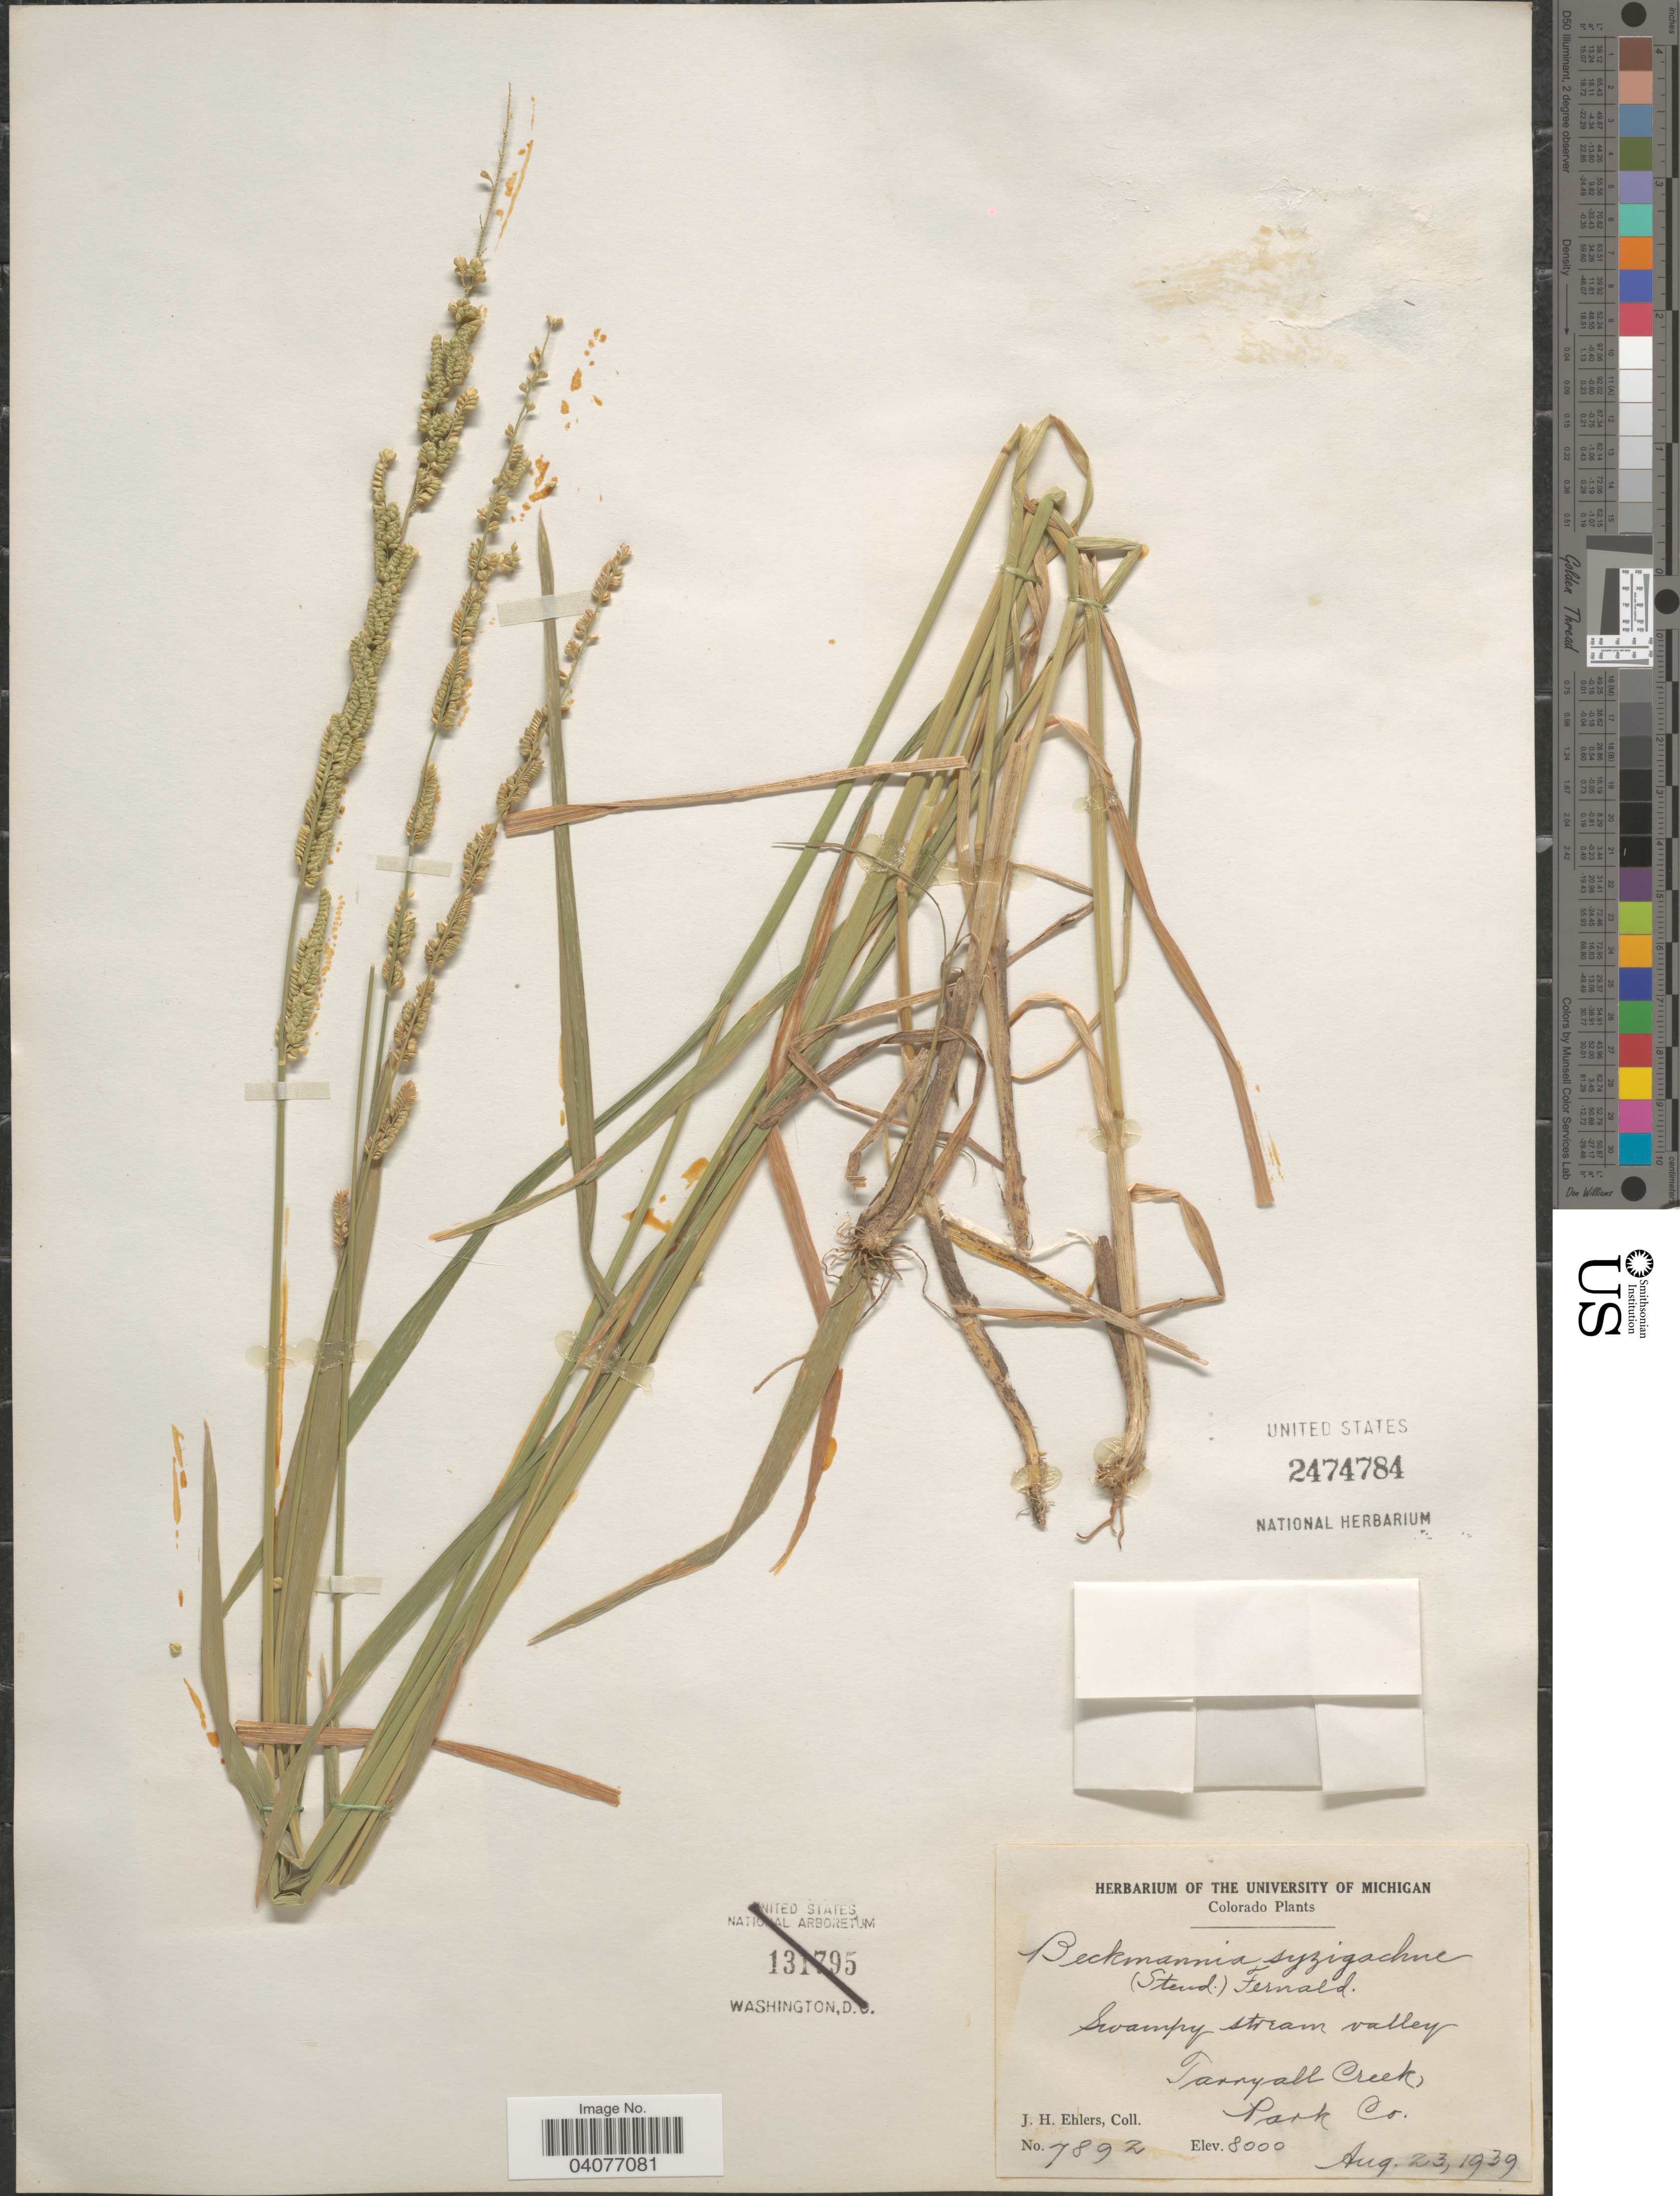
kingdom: Plantae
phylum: Tracheophyta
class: Liliopsida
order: Poales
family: Poaceae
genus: Beckmannia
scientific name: Beckmannia syzigachne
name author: (Steud.) Fernald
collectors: J. H. Ehlers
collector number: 7892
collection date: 1939-08-23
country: United States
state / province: Colorado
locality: Tarryal Creek. Park Co.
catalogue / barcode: US 2474784